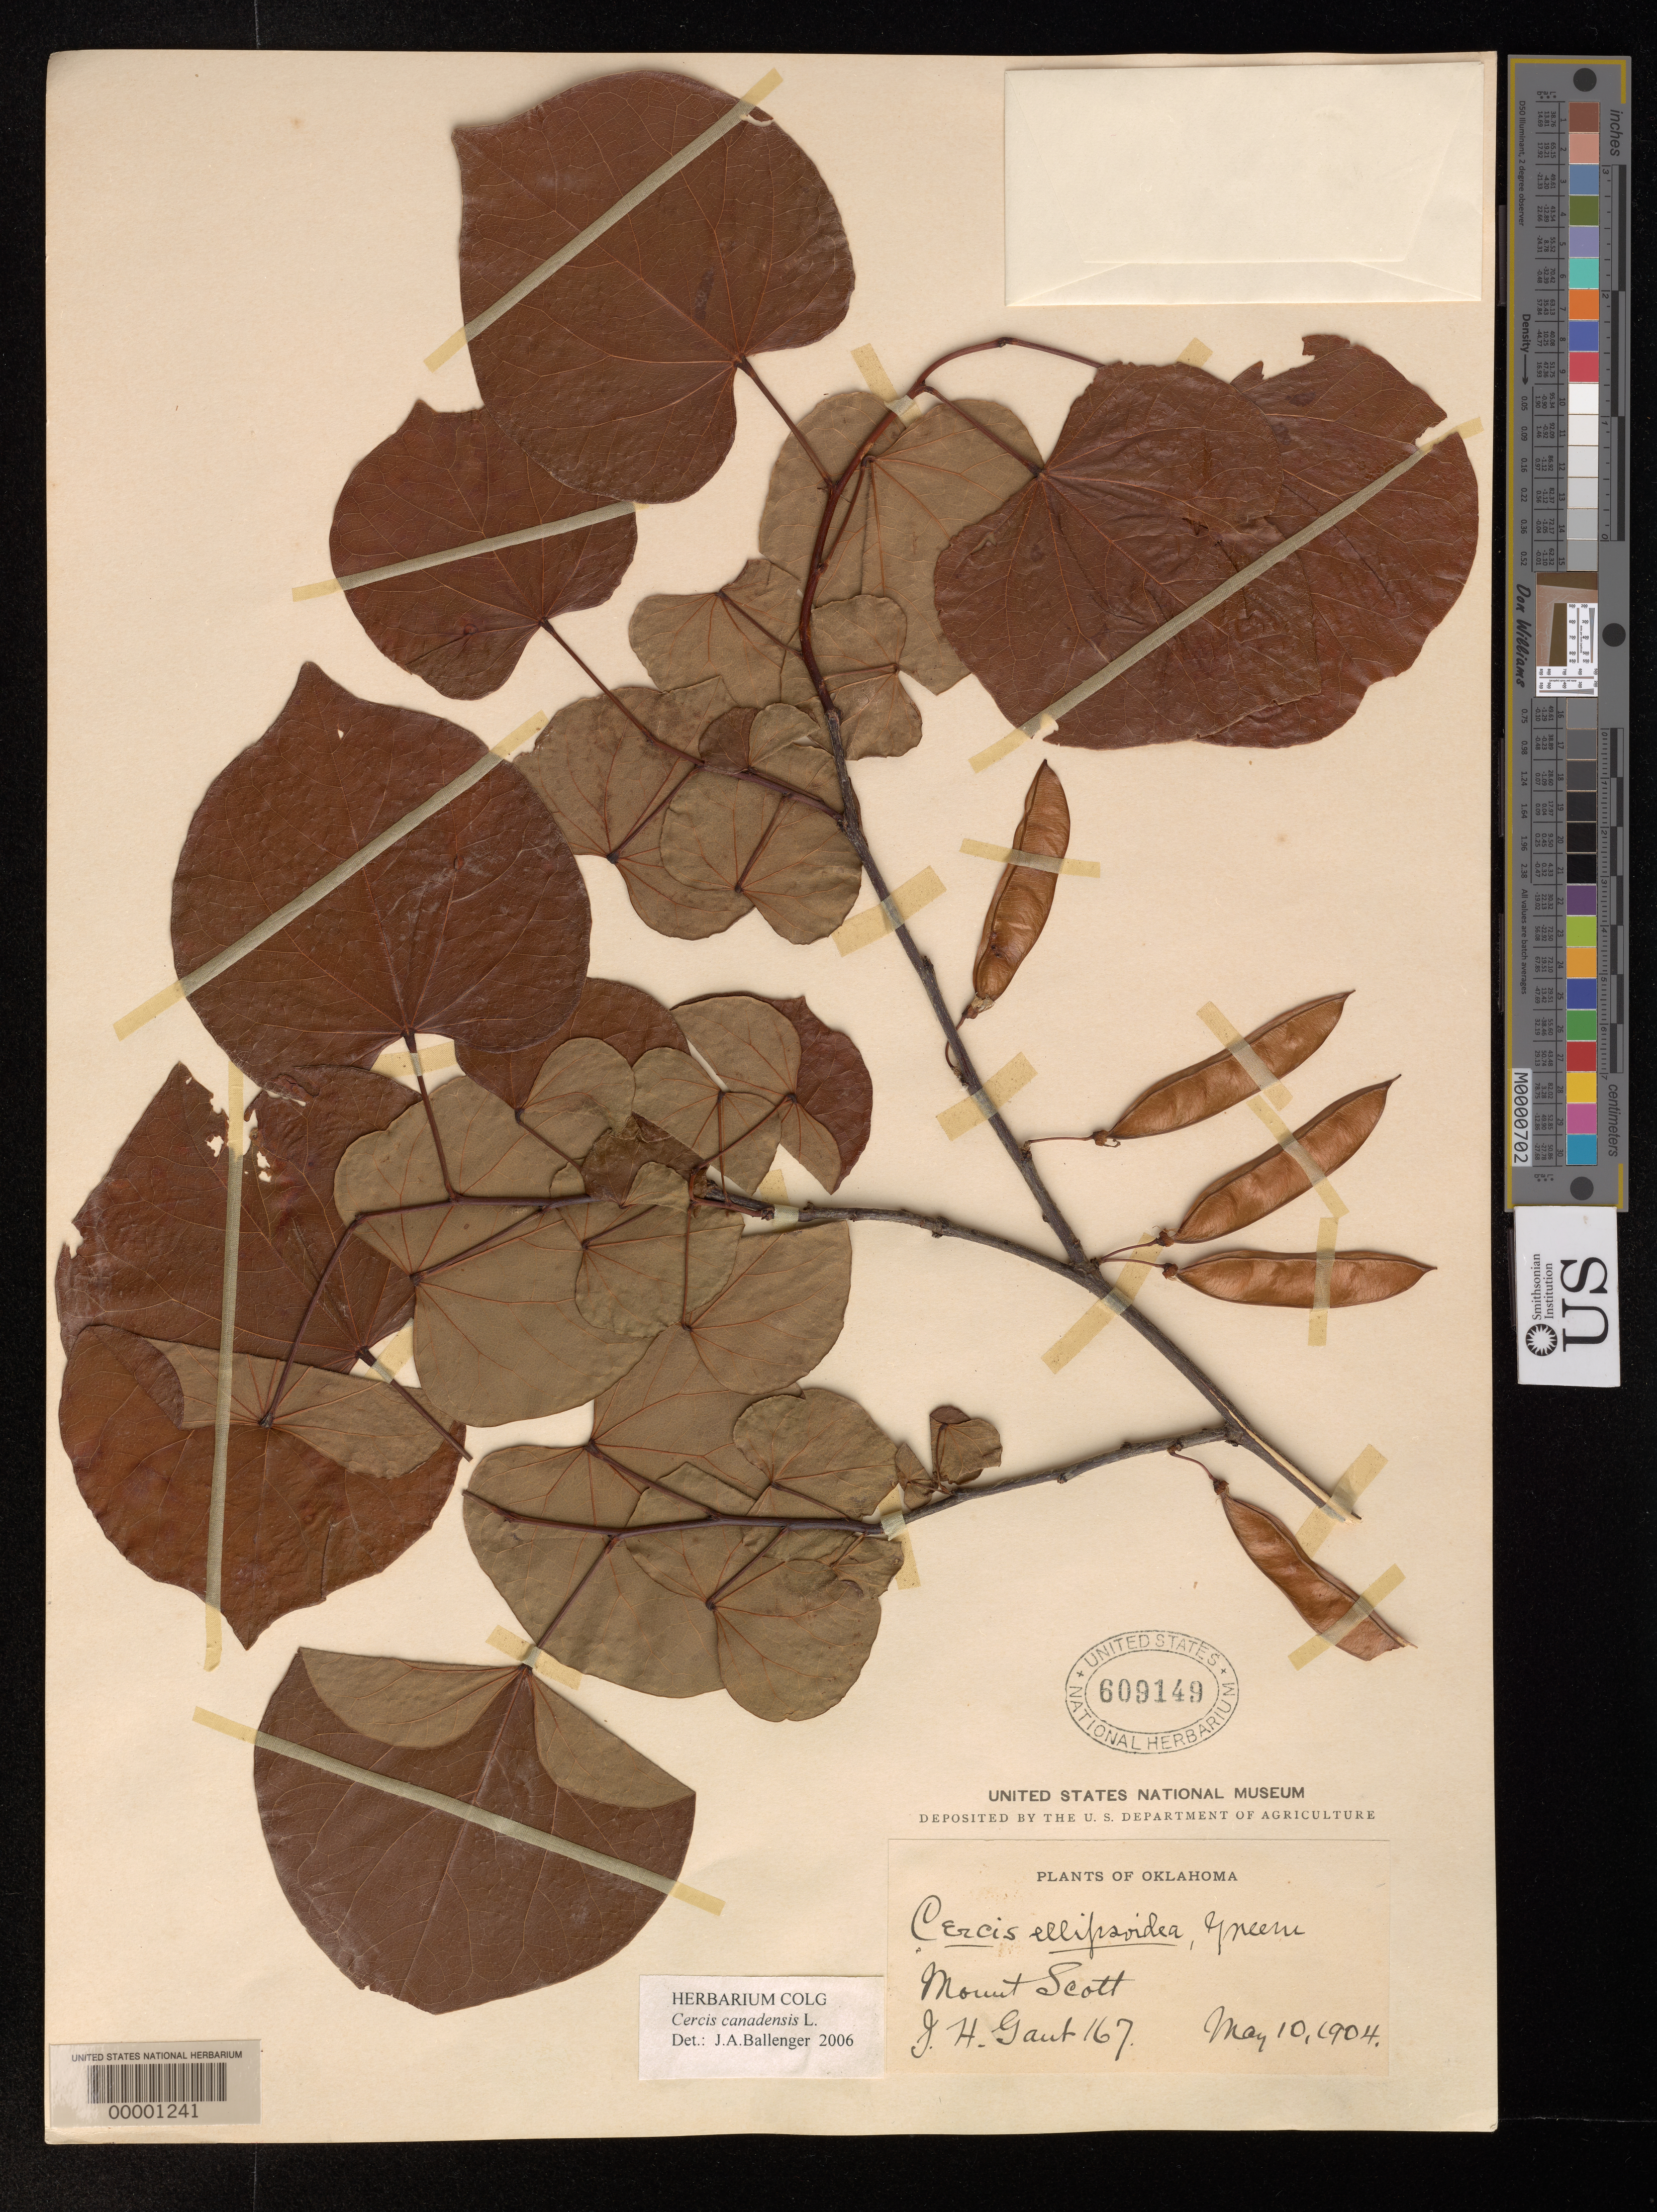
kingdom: Plantae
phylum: Tracheophyta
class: Magnoliopsida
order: Fabales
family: Fabaceae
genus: Cercis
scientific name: Cercis ellipsoidea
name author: Greene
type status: Isosyntype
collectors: J. Gaut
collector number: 167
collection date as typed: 10 May 1904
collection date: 1904-05-10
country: United States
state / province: Oklahoma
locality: Mount Scott.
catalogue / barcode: US 609149